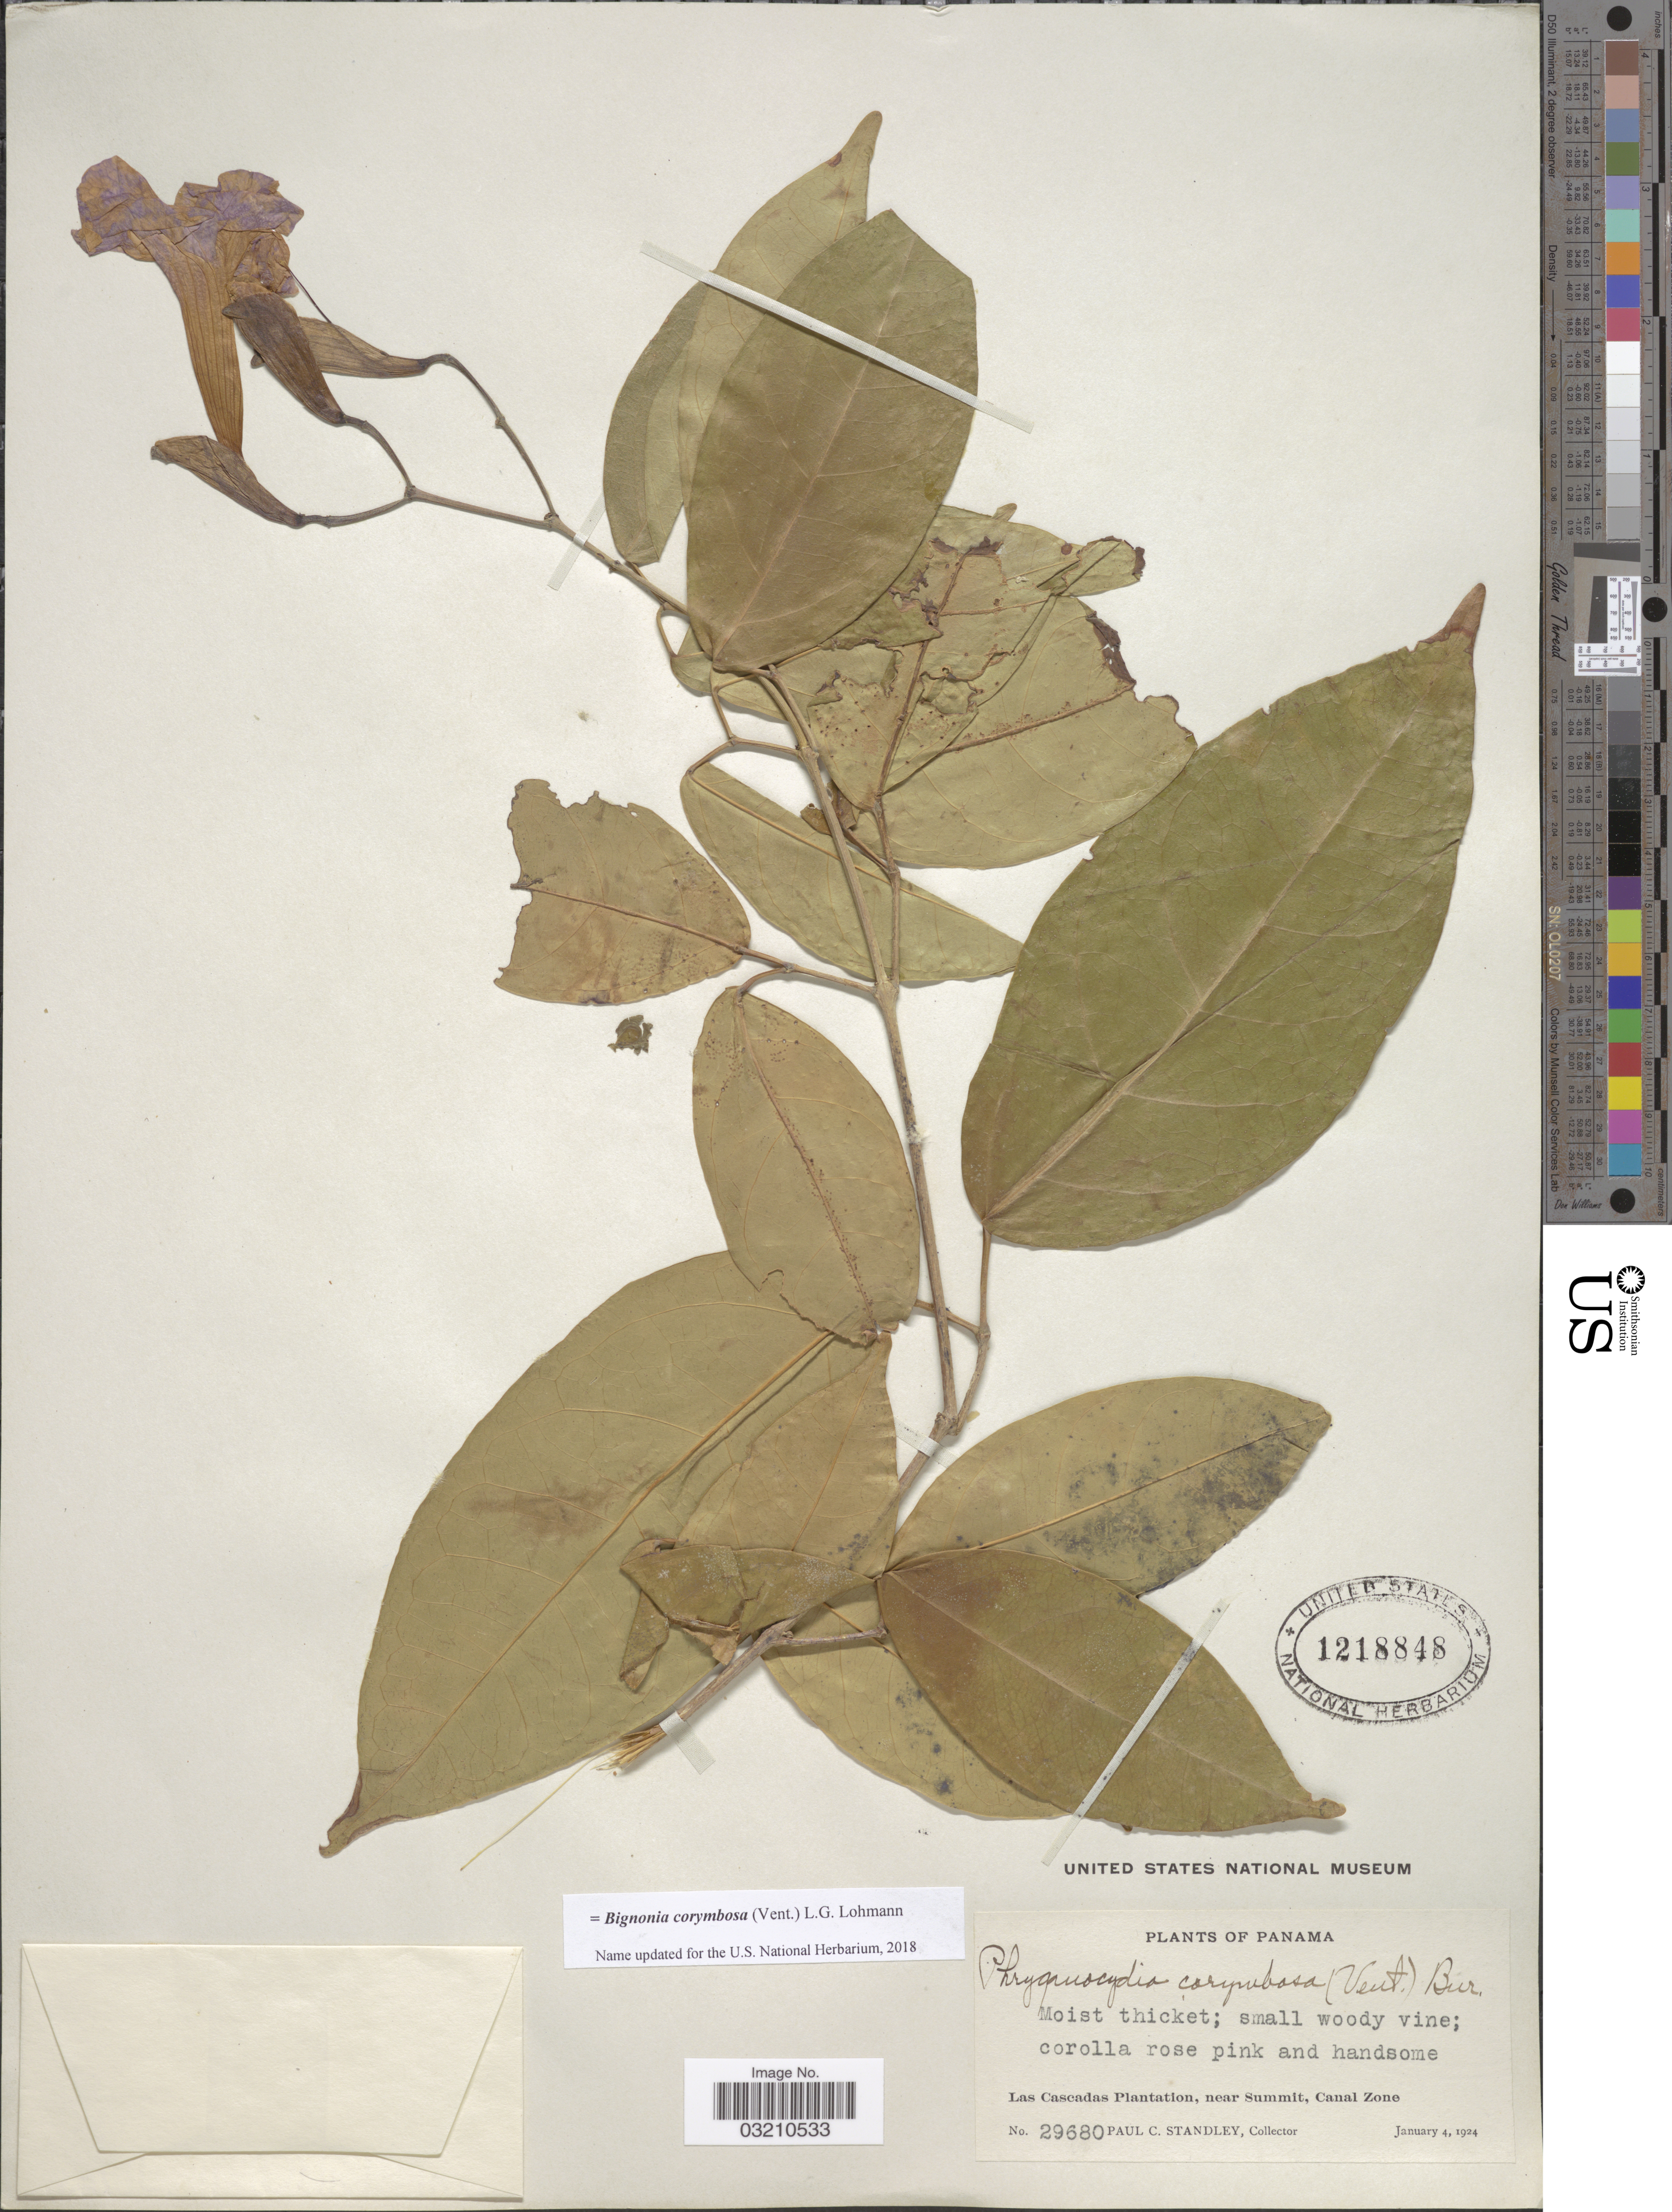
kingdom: Plantae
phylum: Tracheophyta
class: Magnoliopsida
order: Lamiales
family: Bignoniaceae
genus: Bignonia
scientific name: Bignonia corymbosa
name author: (Vent.) L.G. Lohmann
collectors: P. C. Standley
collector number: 29680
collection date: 1924-01-04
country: Panama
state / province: Colón / Panamá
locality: Las Cascadas Plantation, near Summit, Canal Zone.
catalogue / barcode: US 1218848